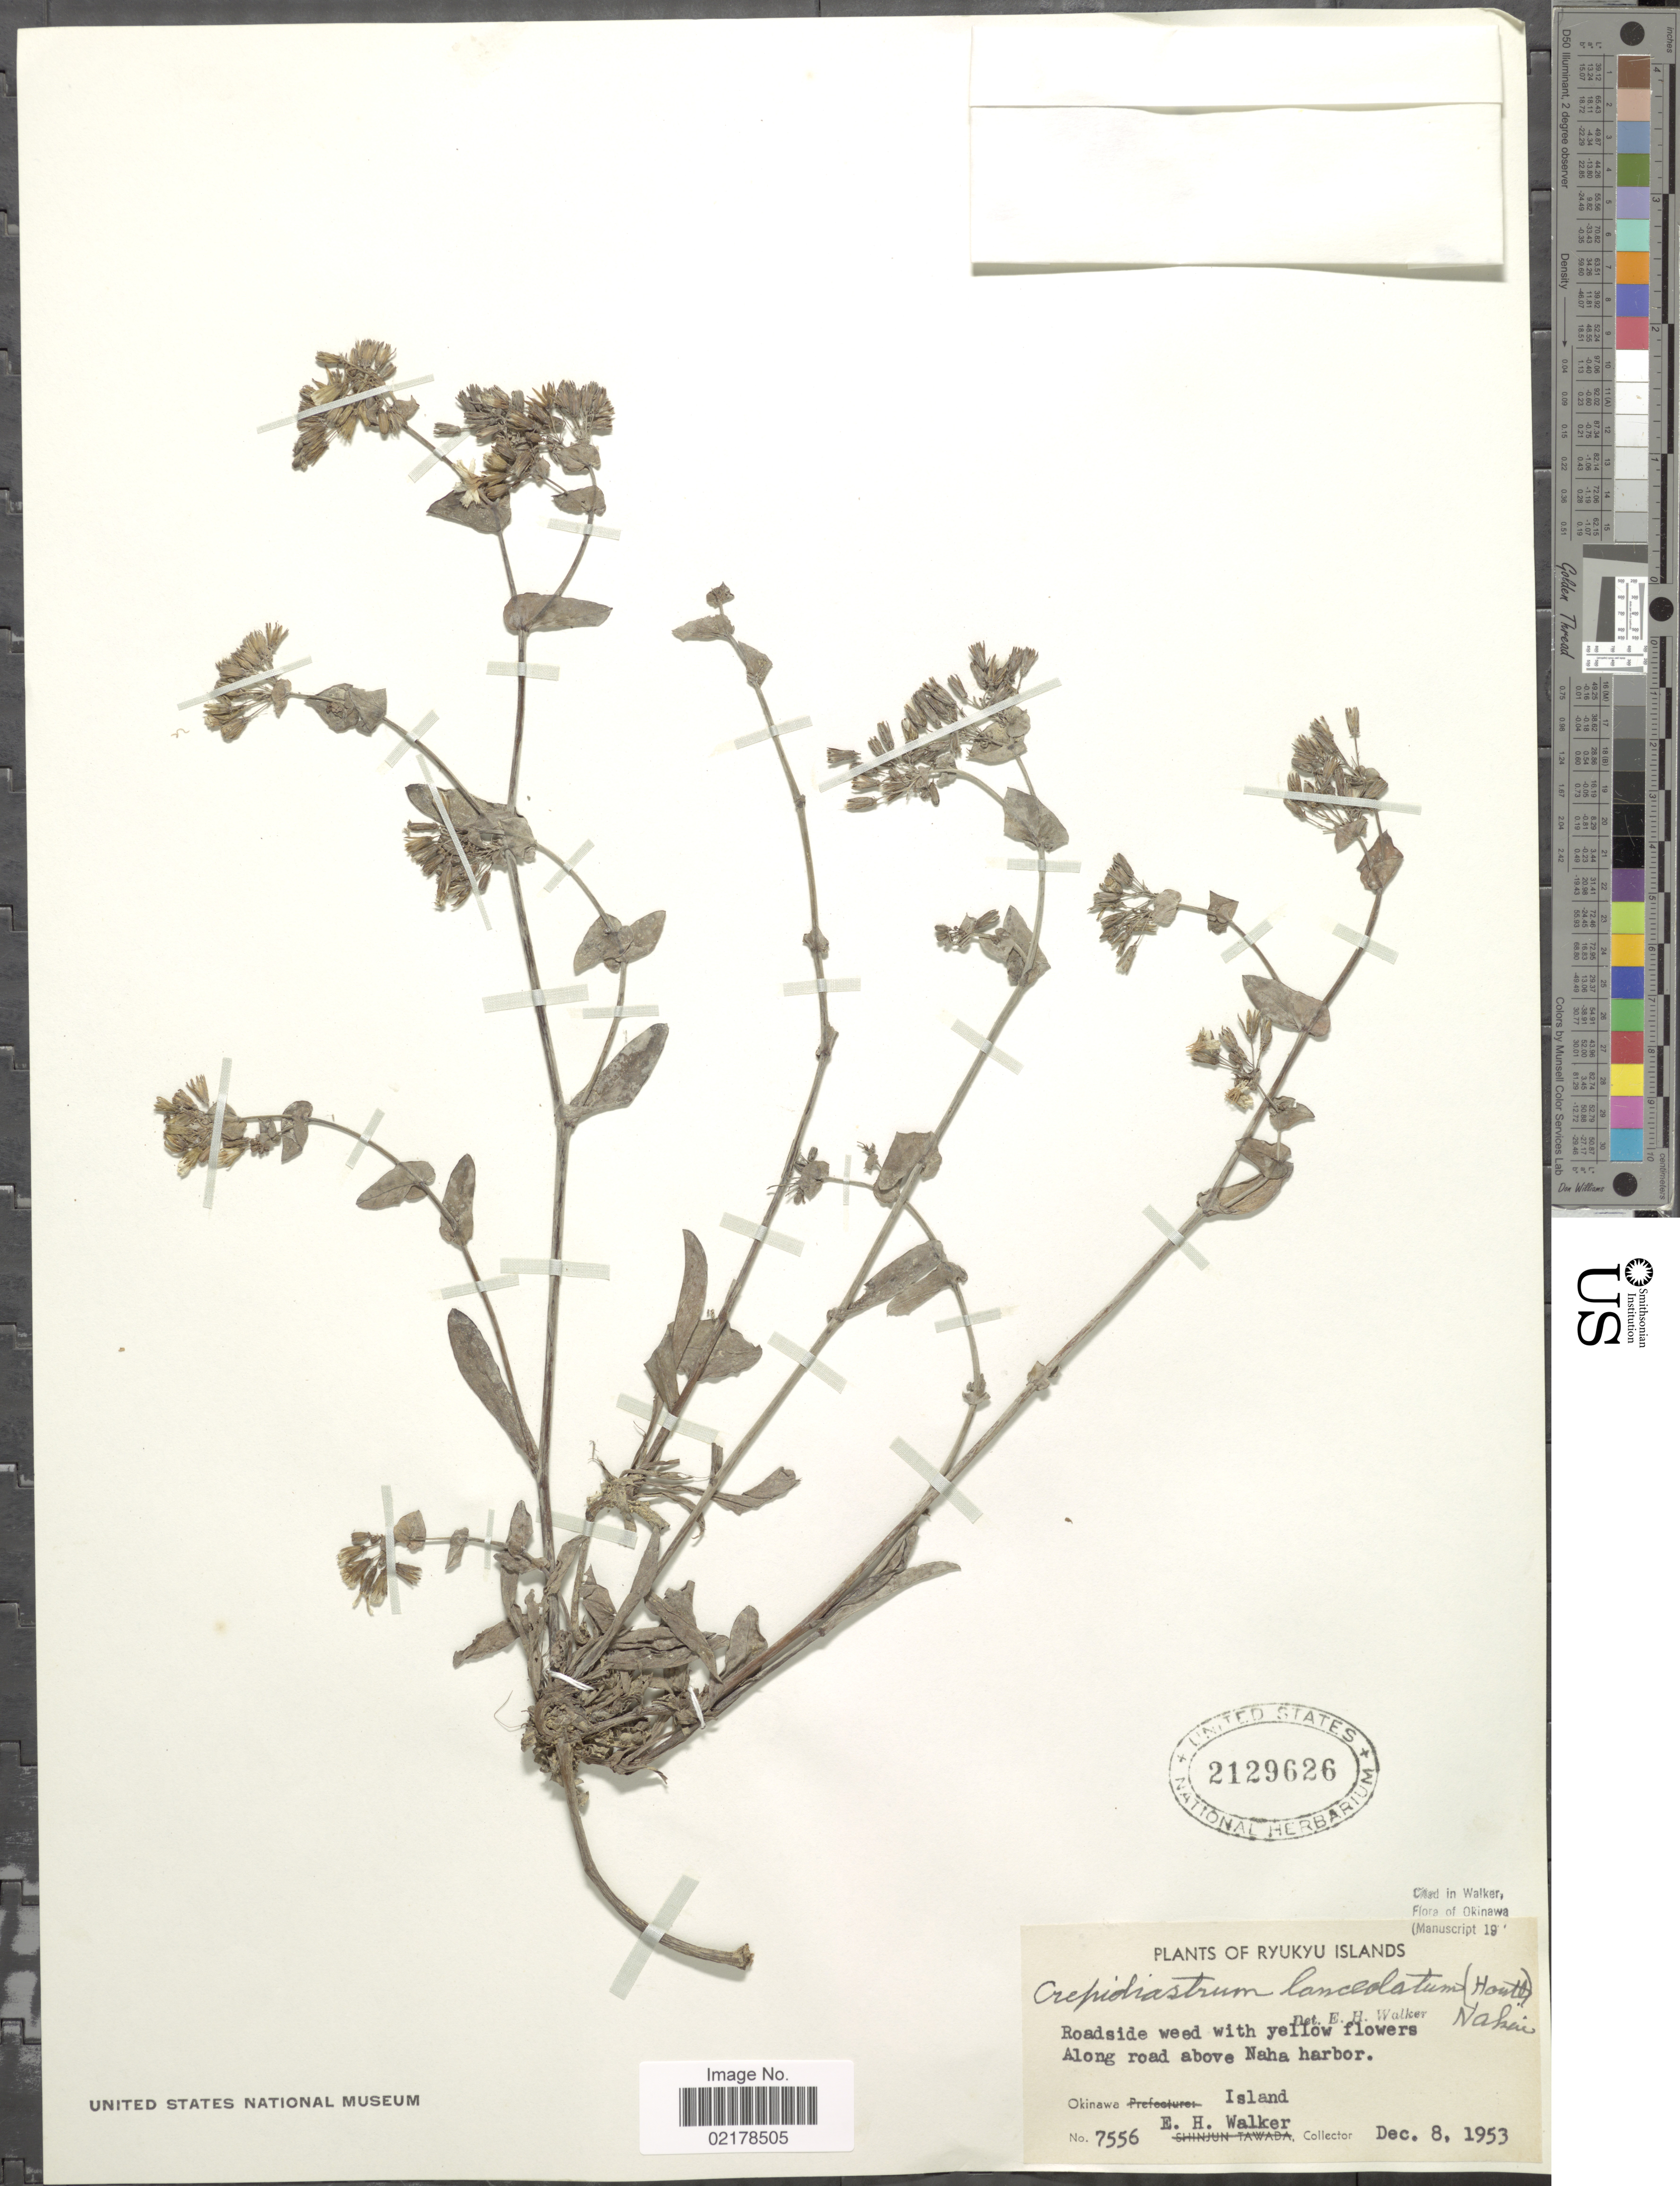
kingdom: Plantae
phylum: Tracheophyta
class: Magnoliopsida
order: Asterales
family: Asteraceae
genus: Crepidiastrum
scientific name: Crepidiastrum lanceolatum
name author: (Houtt.) Nakai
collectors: E. H. Walker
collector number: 7556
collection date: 1953-12-08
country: Japan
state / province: Okinawa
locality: Ryukyu Islands, Along road above Naha harbor, Okinawa Island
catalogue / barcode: US 2129626